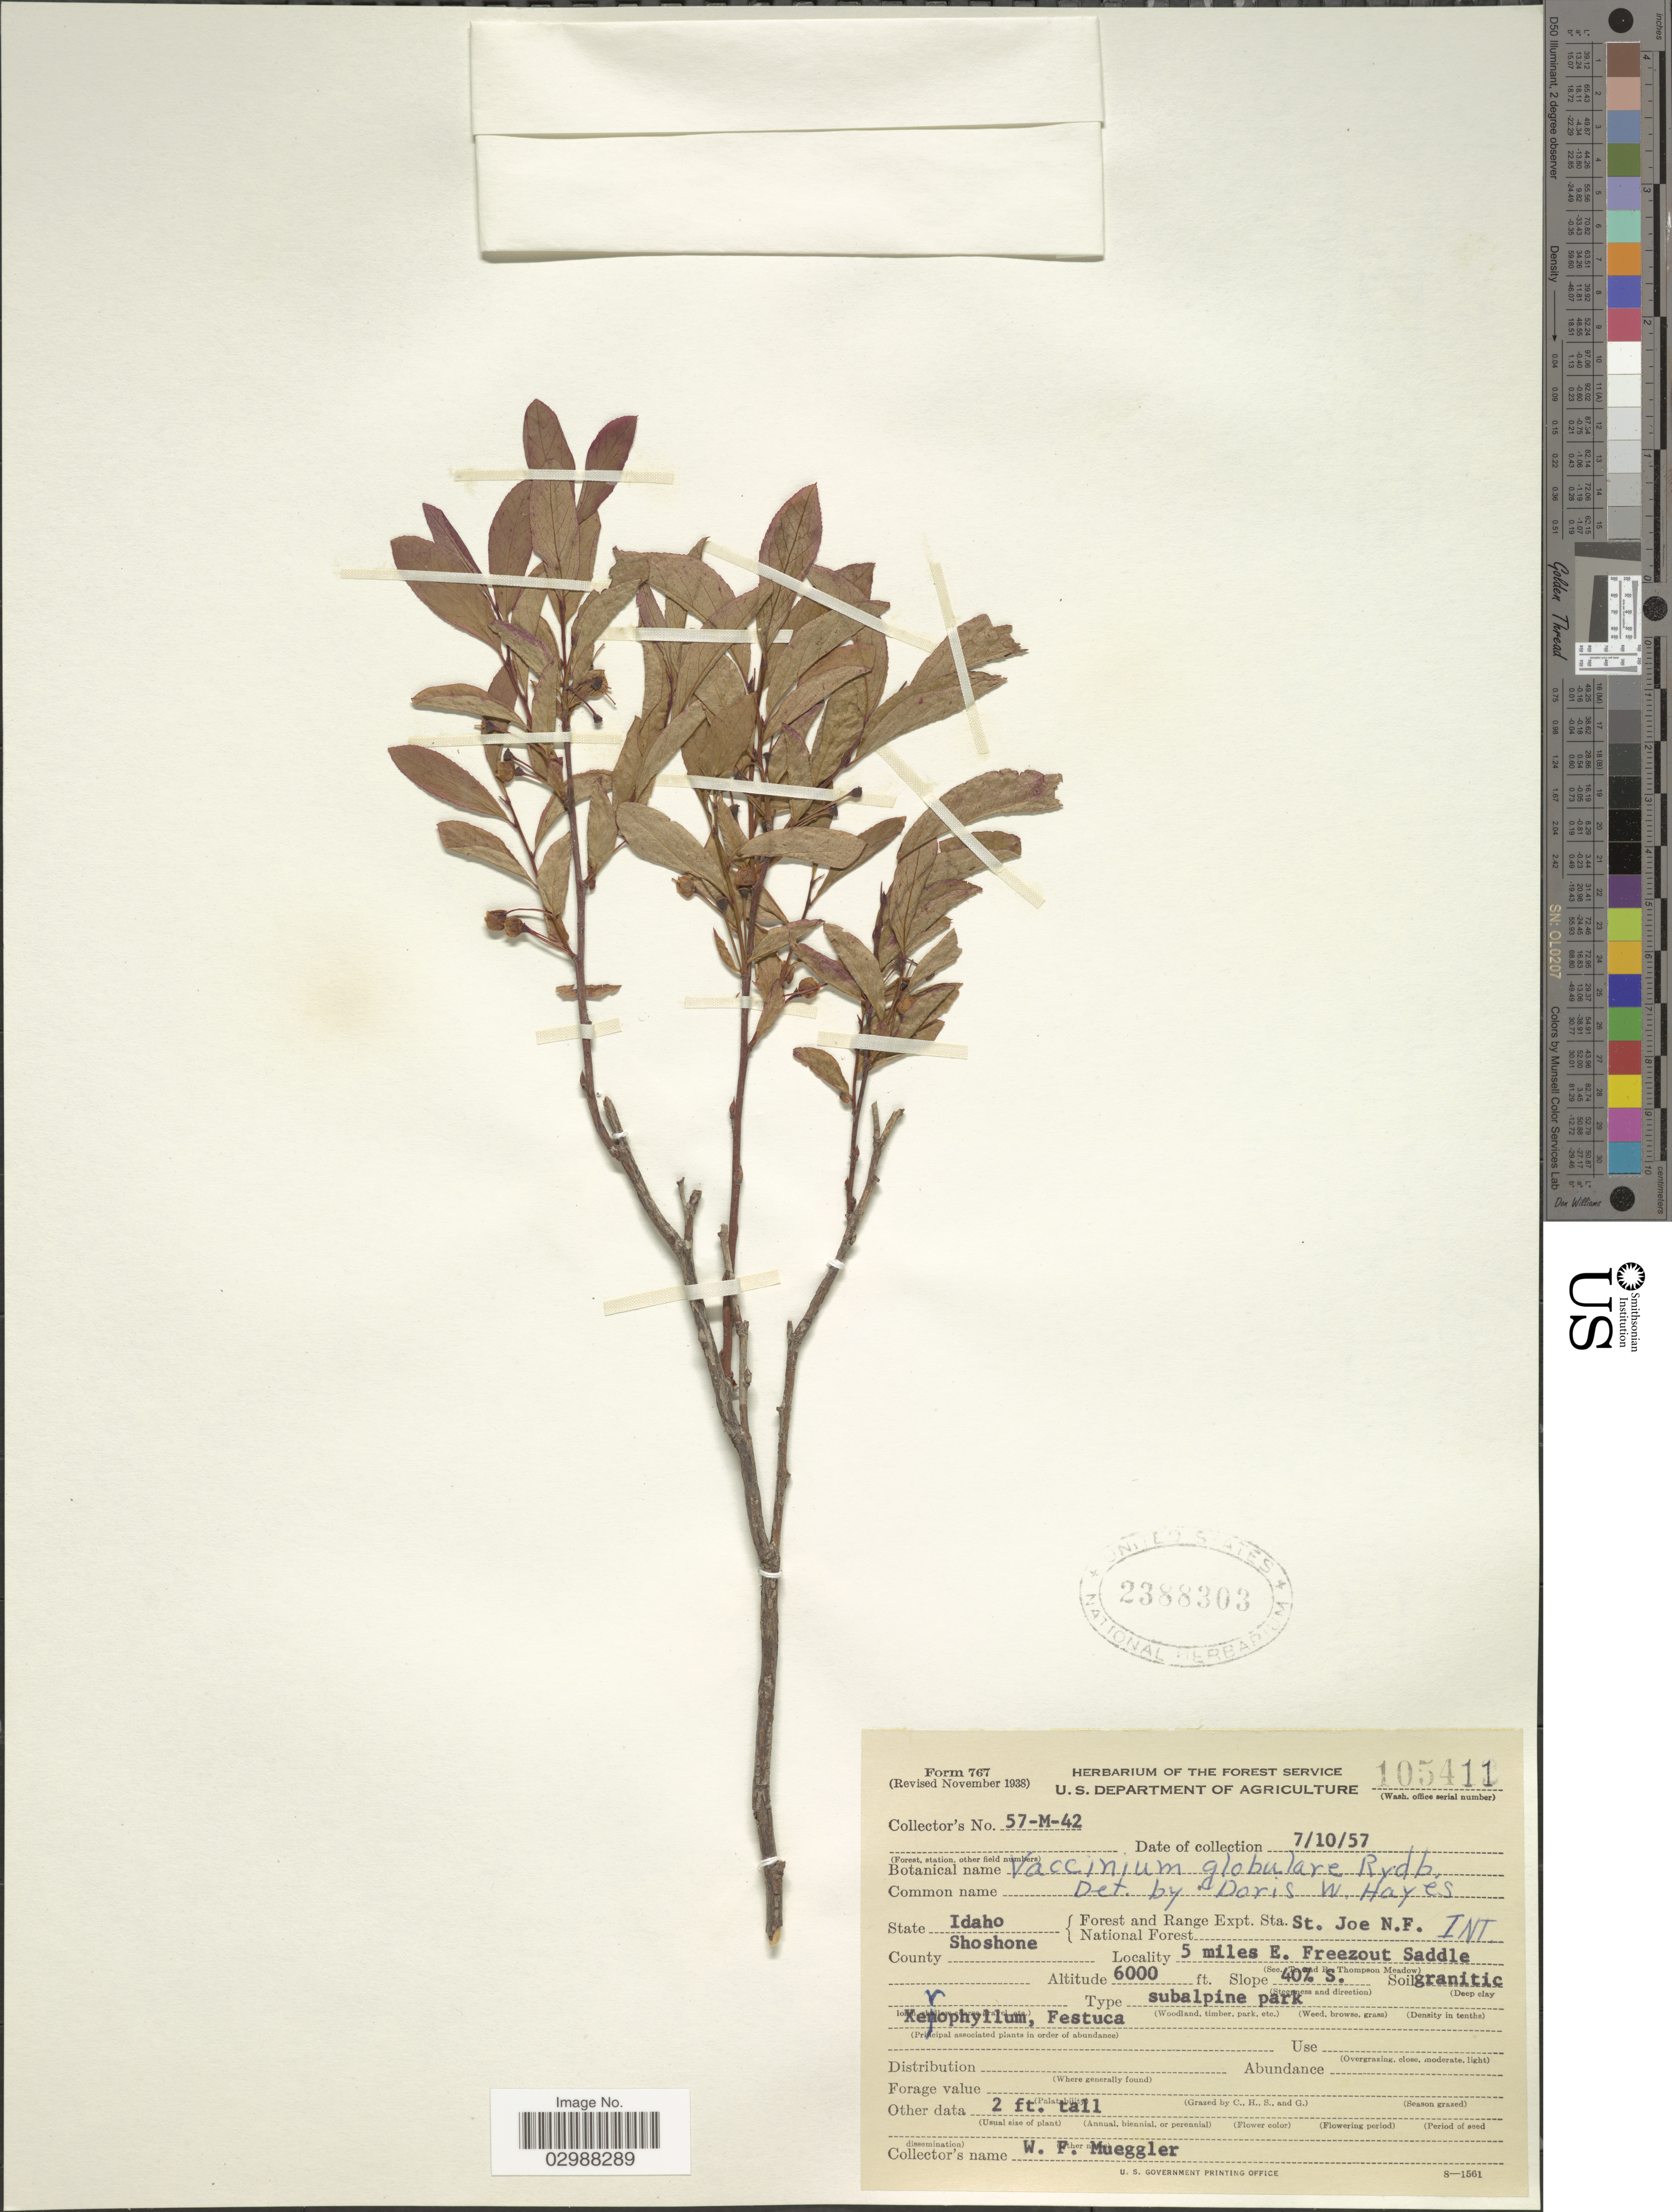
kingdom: Plantae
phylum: Tracheophyta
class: Magnoliopsida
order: Ericales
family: Ericaceae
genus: Vaccinium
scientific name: Vaccinium globulare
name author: Rydb.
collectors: W. Mueggler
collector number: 57-M-42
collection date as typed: Transcribed d/m/y: 10/7/57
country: United States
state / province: Idaho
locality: Forest and Range Expt. Sta. St. Joe N.F. National Forest INT. County Shoshone. 5 miles E. Freezout Saddle.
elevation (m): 1829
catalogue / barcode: US 2388303